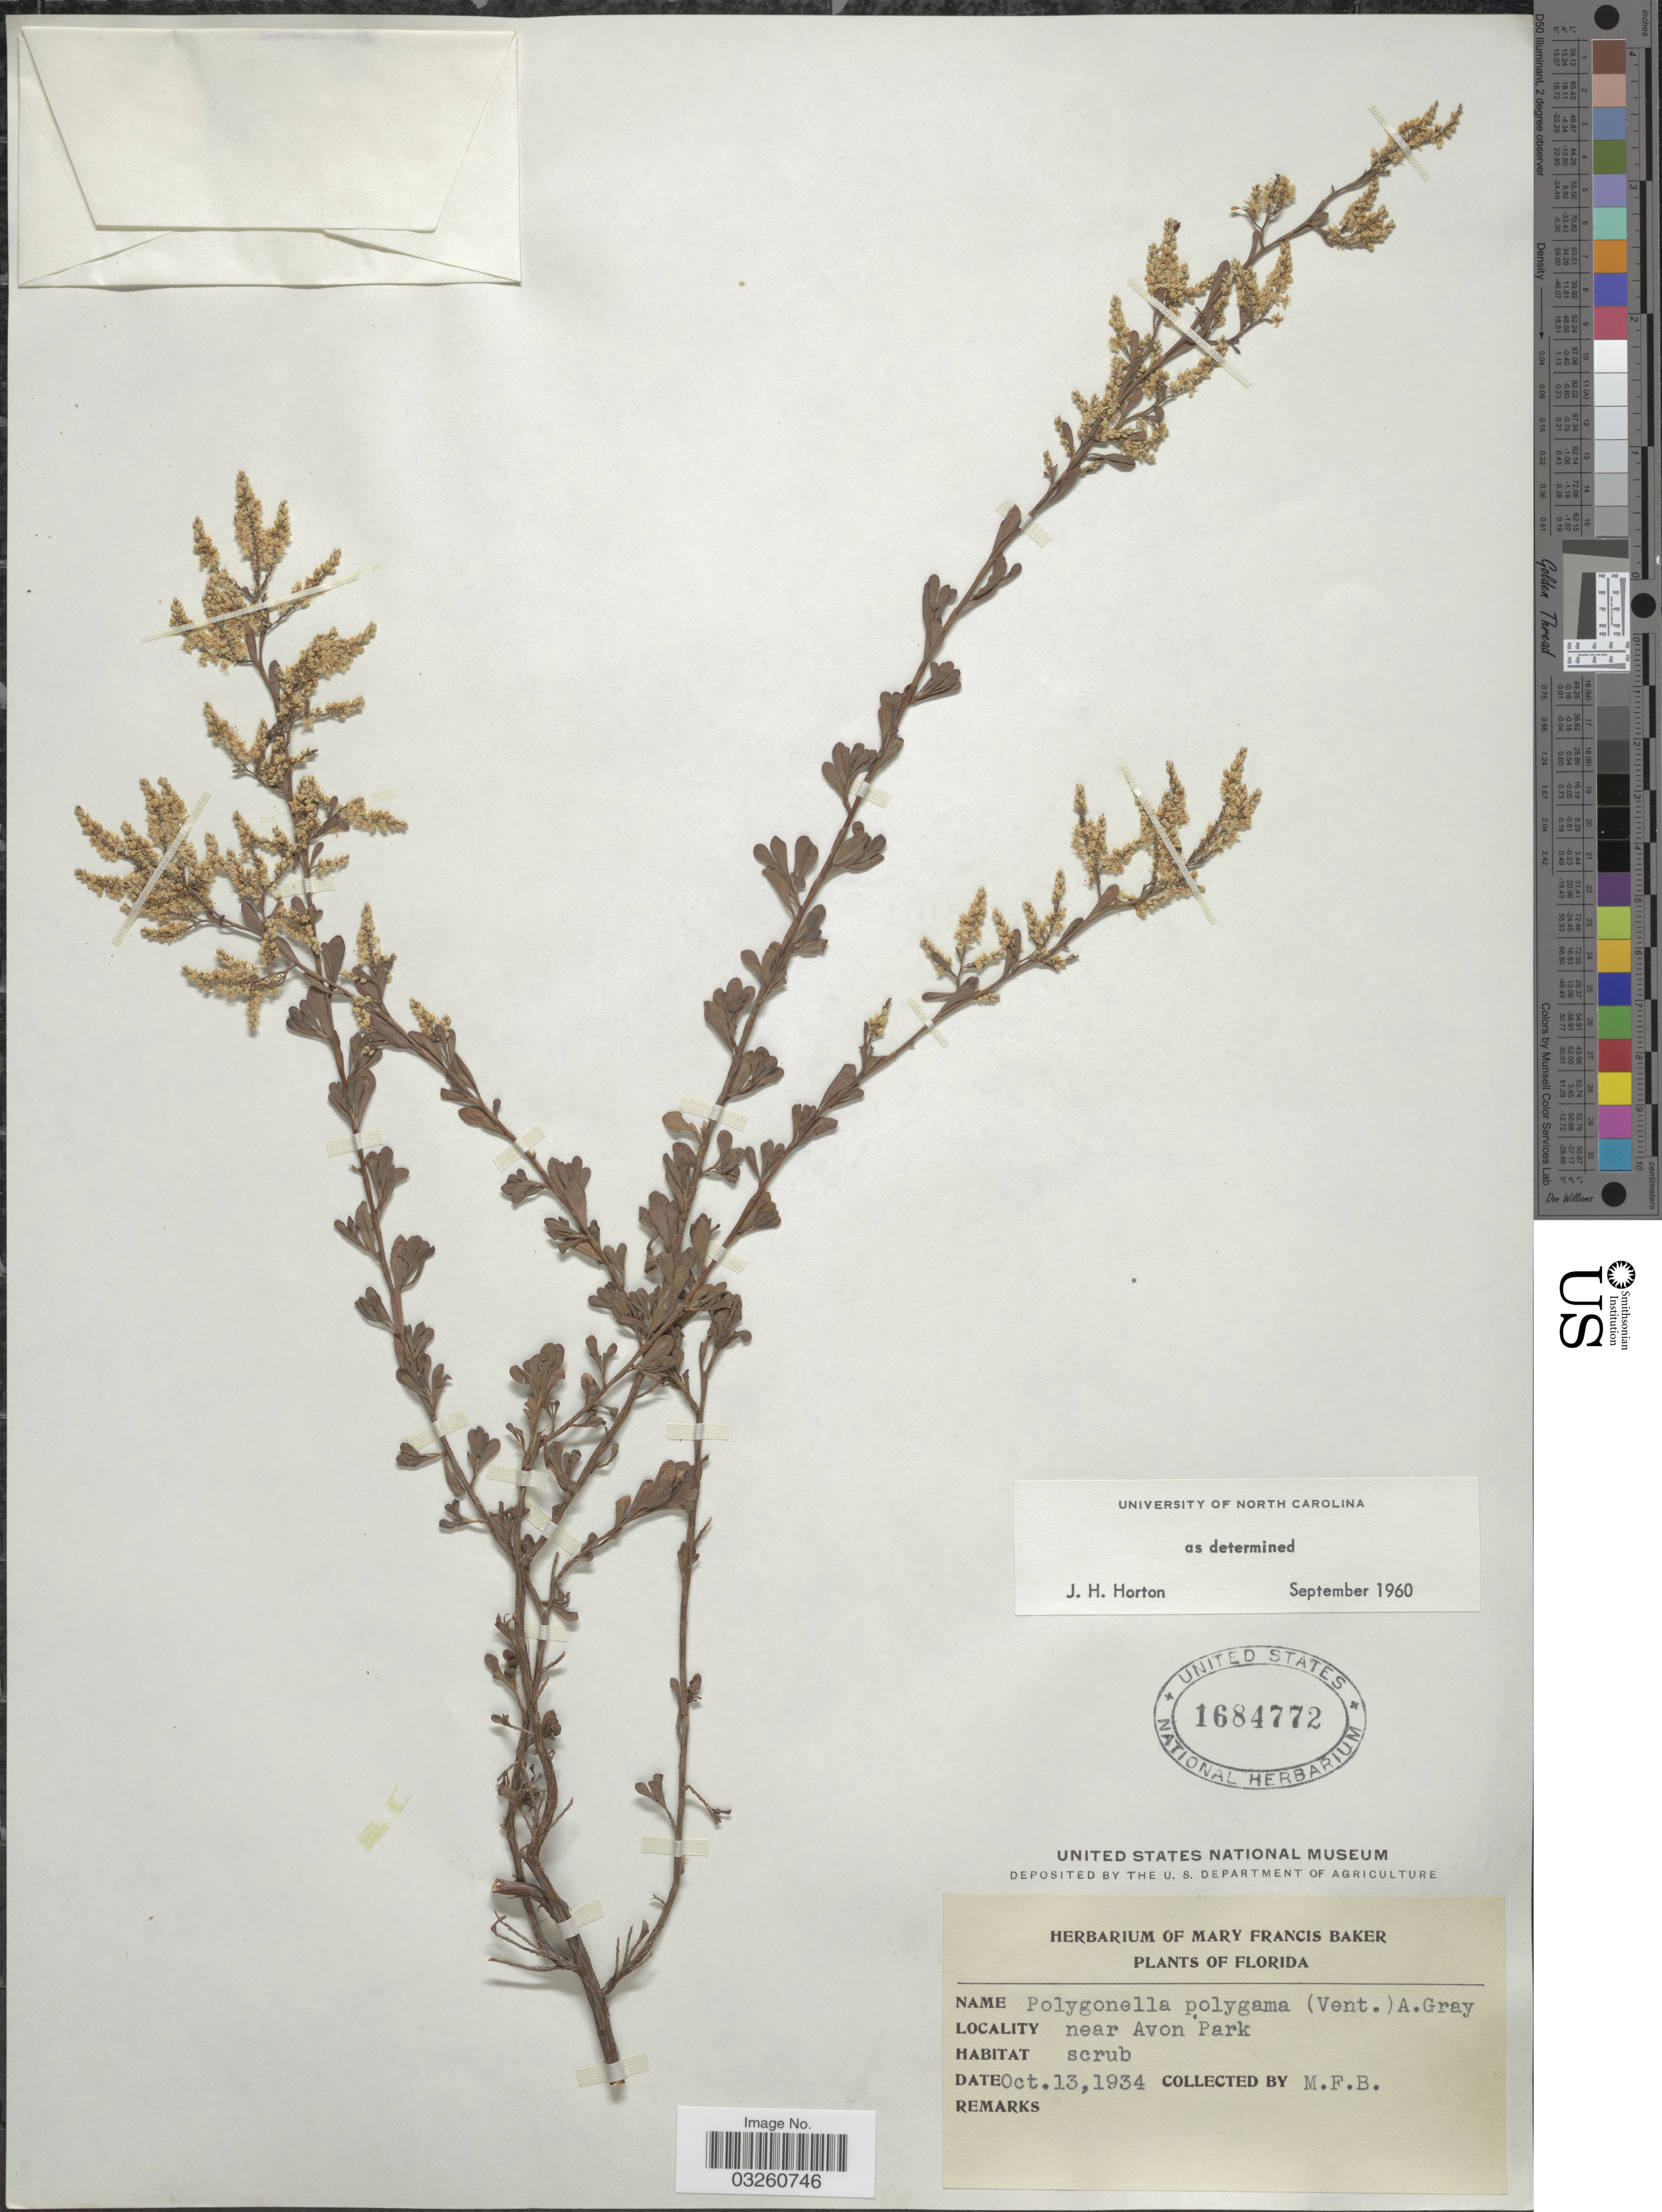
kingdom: Plantae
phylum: Tracheophyta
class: Magnoliopsida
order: Caryophyllales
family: Polygonaceae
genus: Polygonella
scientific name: Polygonella polygama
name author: (Vent.) Engelm. & A. Gray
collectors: M. F. Baker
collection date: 1934-10-13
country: United States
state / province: Florida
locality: Near Avon Park.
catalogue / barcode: US 1684772